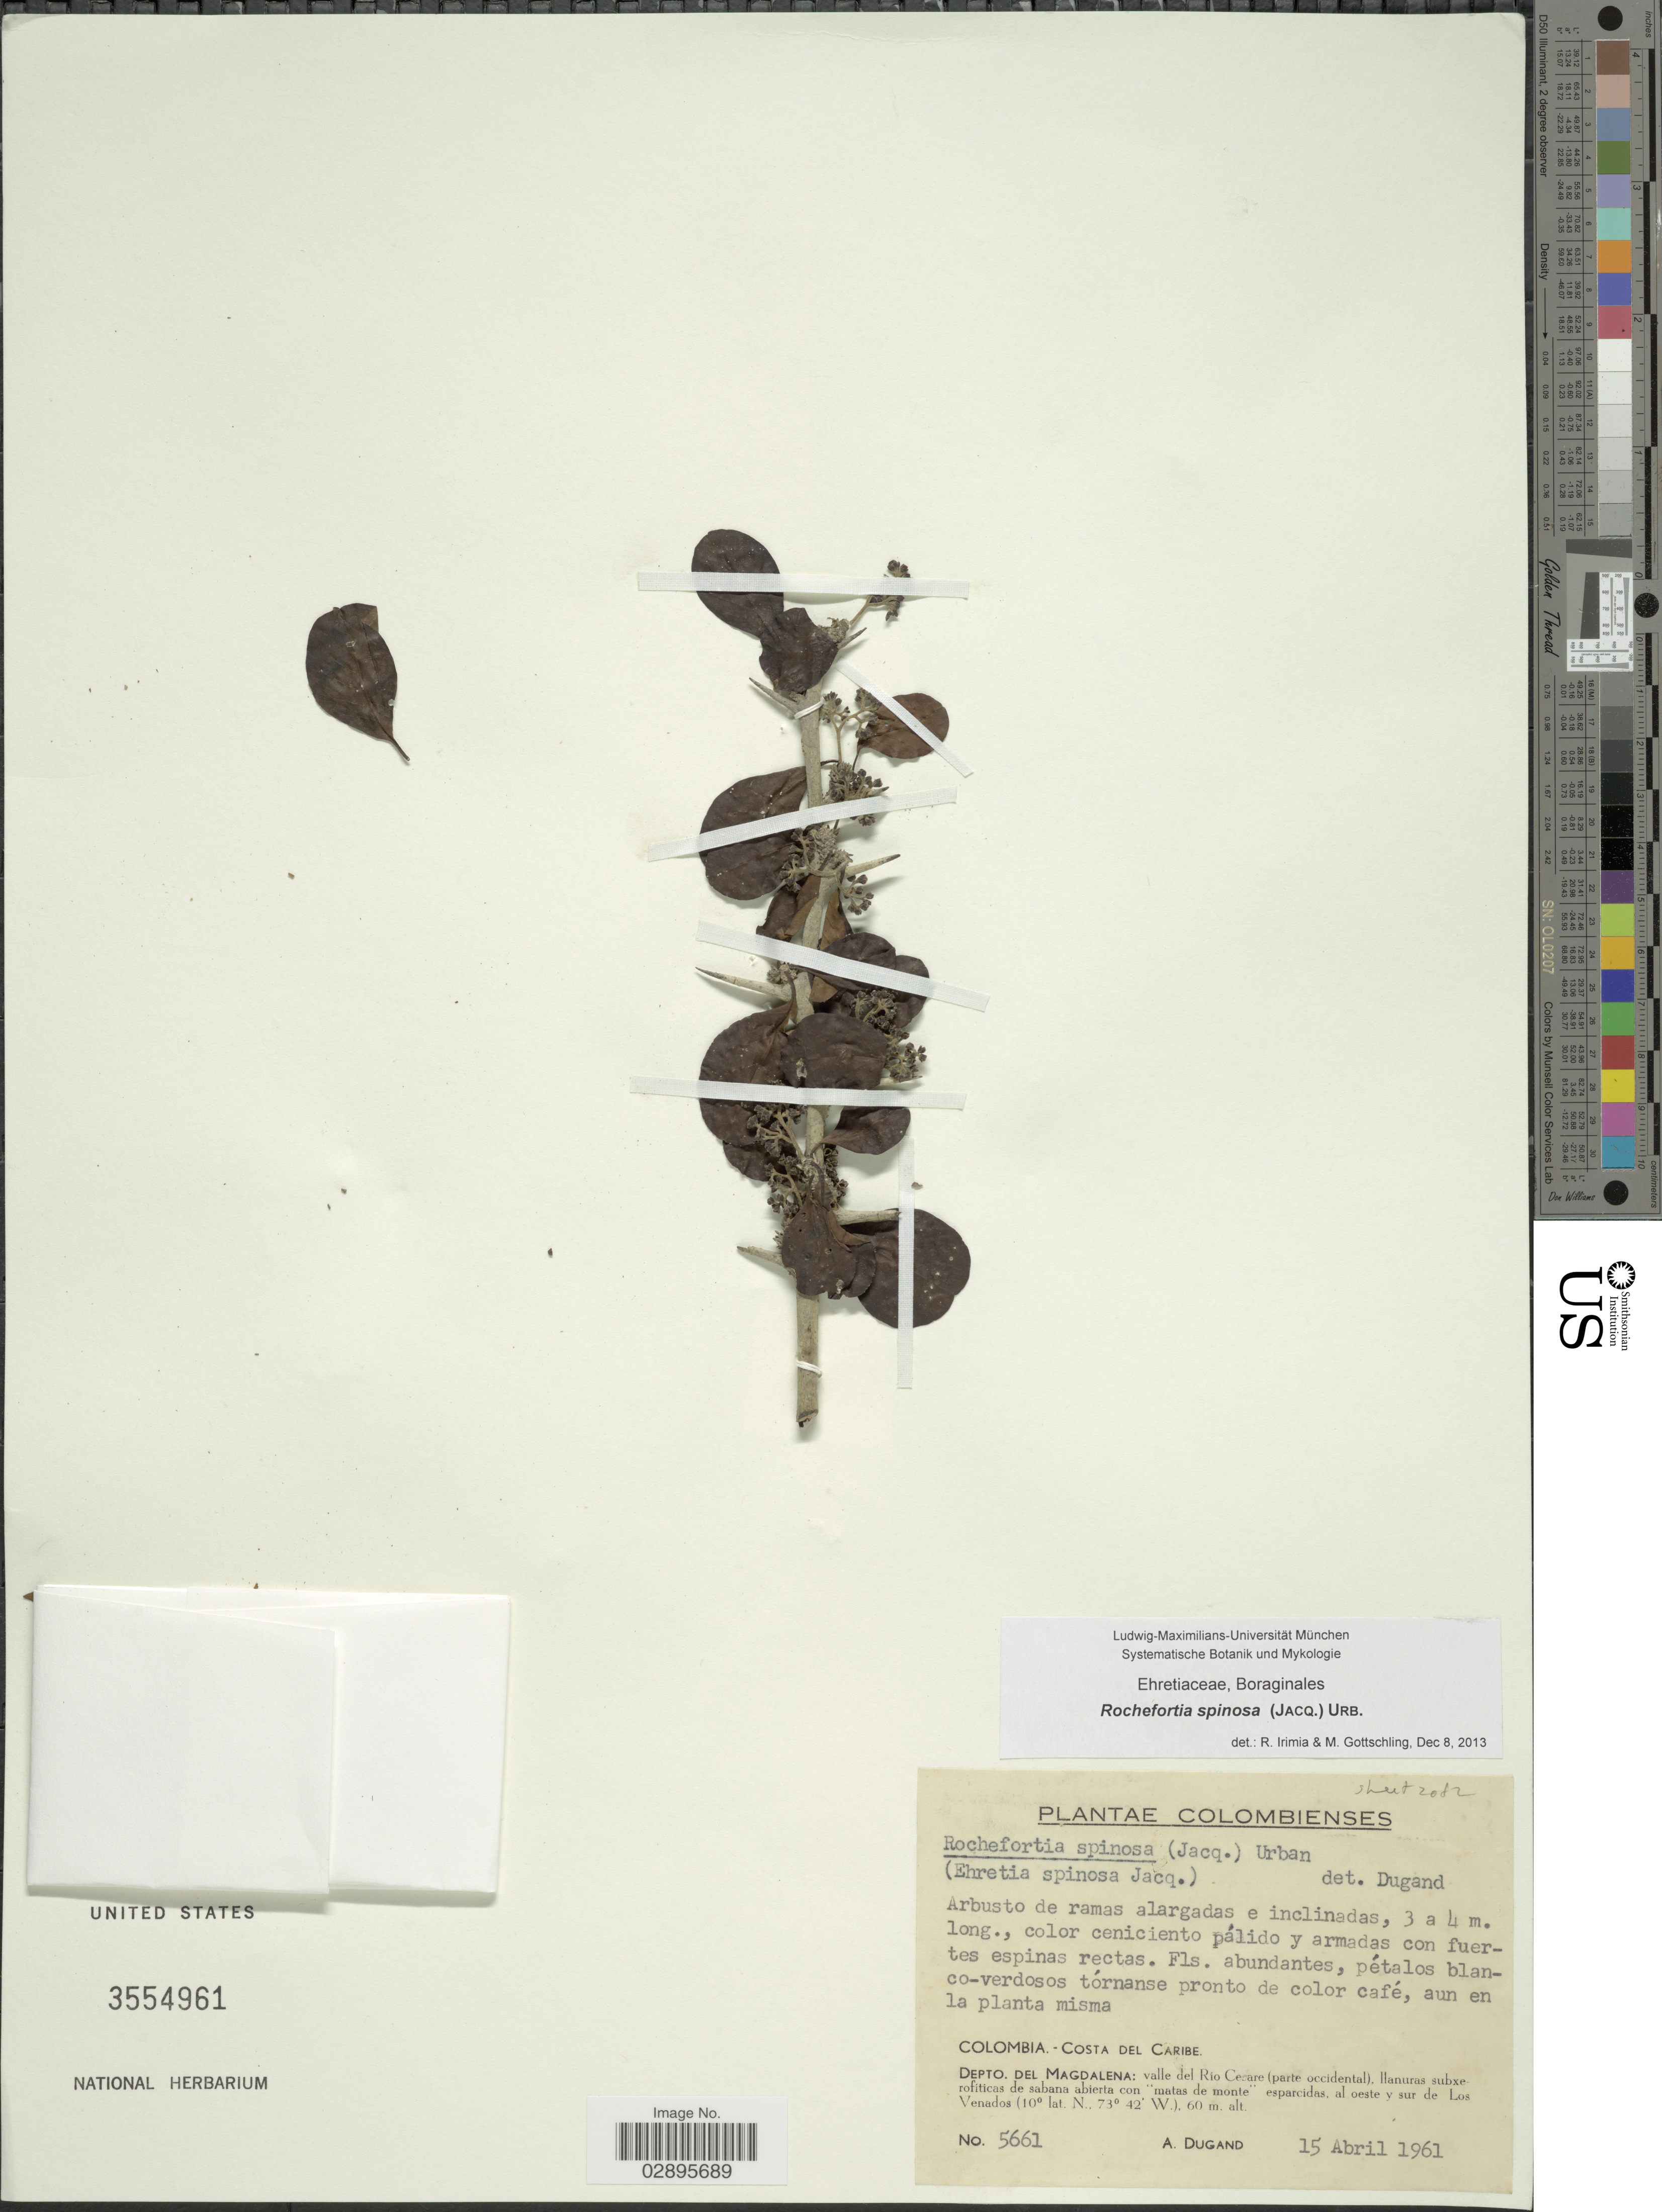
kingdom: Plantae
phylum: Tracheophyta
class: Magnoliopsida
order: Boraginales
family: Ehretiaceae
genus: Rochefortia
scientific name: Rochefortia spinosa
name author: (Jacq.) Urb.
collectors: A. Dugand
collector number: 5661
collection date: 1961-04-15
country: Colombia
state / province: Magdalena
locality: Costa del Caribe. Depto. del Magdalena: valle del Río Cesare (parte occidental), llanuras subxerofíticas de sabana abierta con "matas de monte" esparcidas, al oeste y sur de Los Venados.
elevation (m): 60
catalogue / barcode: US 3554961